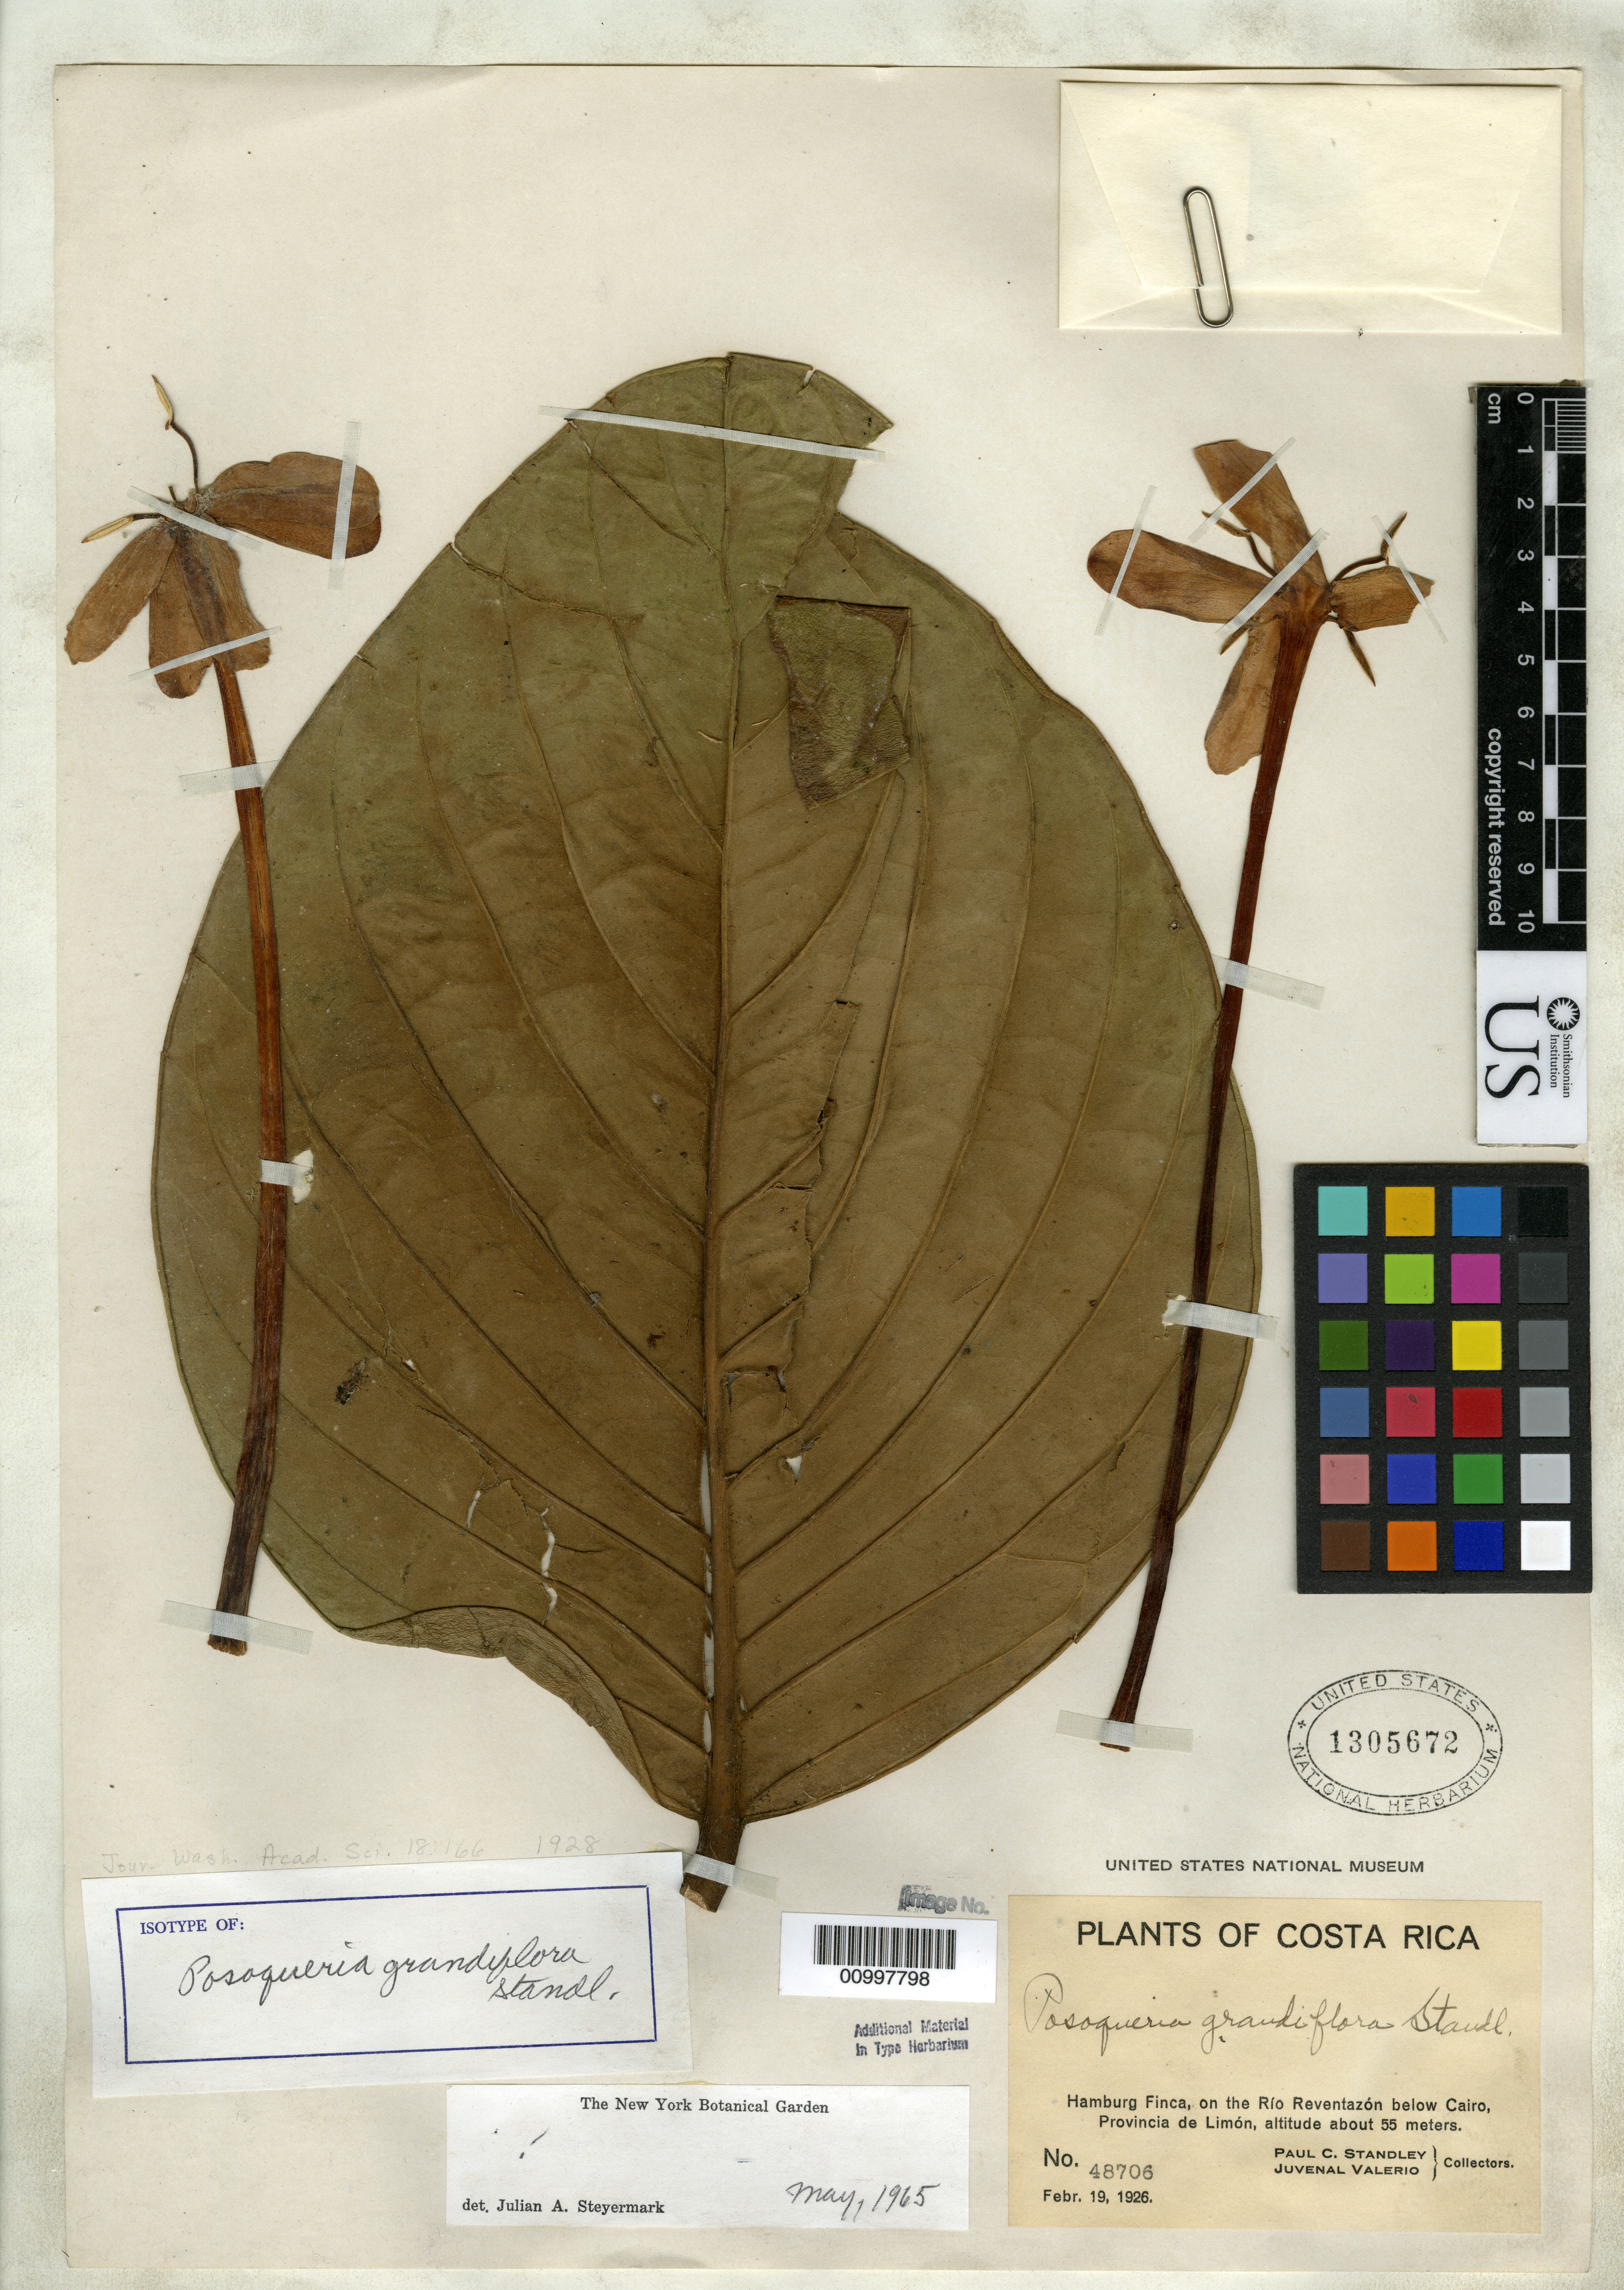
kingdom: Plantae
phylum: Tracheophyta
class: Magnoliopsida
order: Gentianales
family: Rubiaceae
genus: Posoqueria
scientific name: Posoqueria grandiflora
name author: Standl.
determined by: Steyermark, Julian A., (VEN)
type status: Isotype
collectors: P. C. Standley & J. Valerio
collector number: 48706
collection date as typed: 19 Feb 1926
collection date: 1926-02-19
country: Costa Rica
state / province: Limón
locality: Hamburg Finca, on the Rio Reventazón below Cairo.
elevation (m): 55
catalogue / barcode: US 1305672